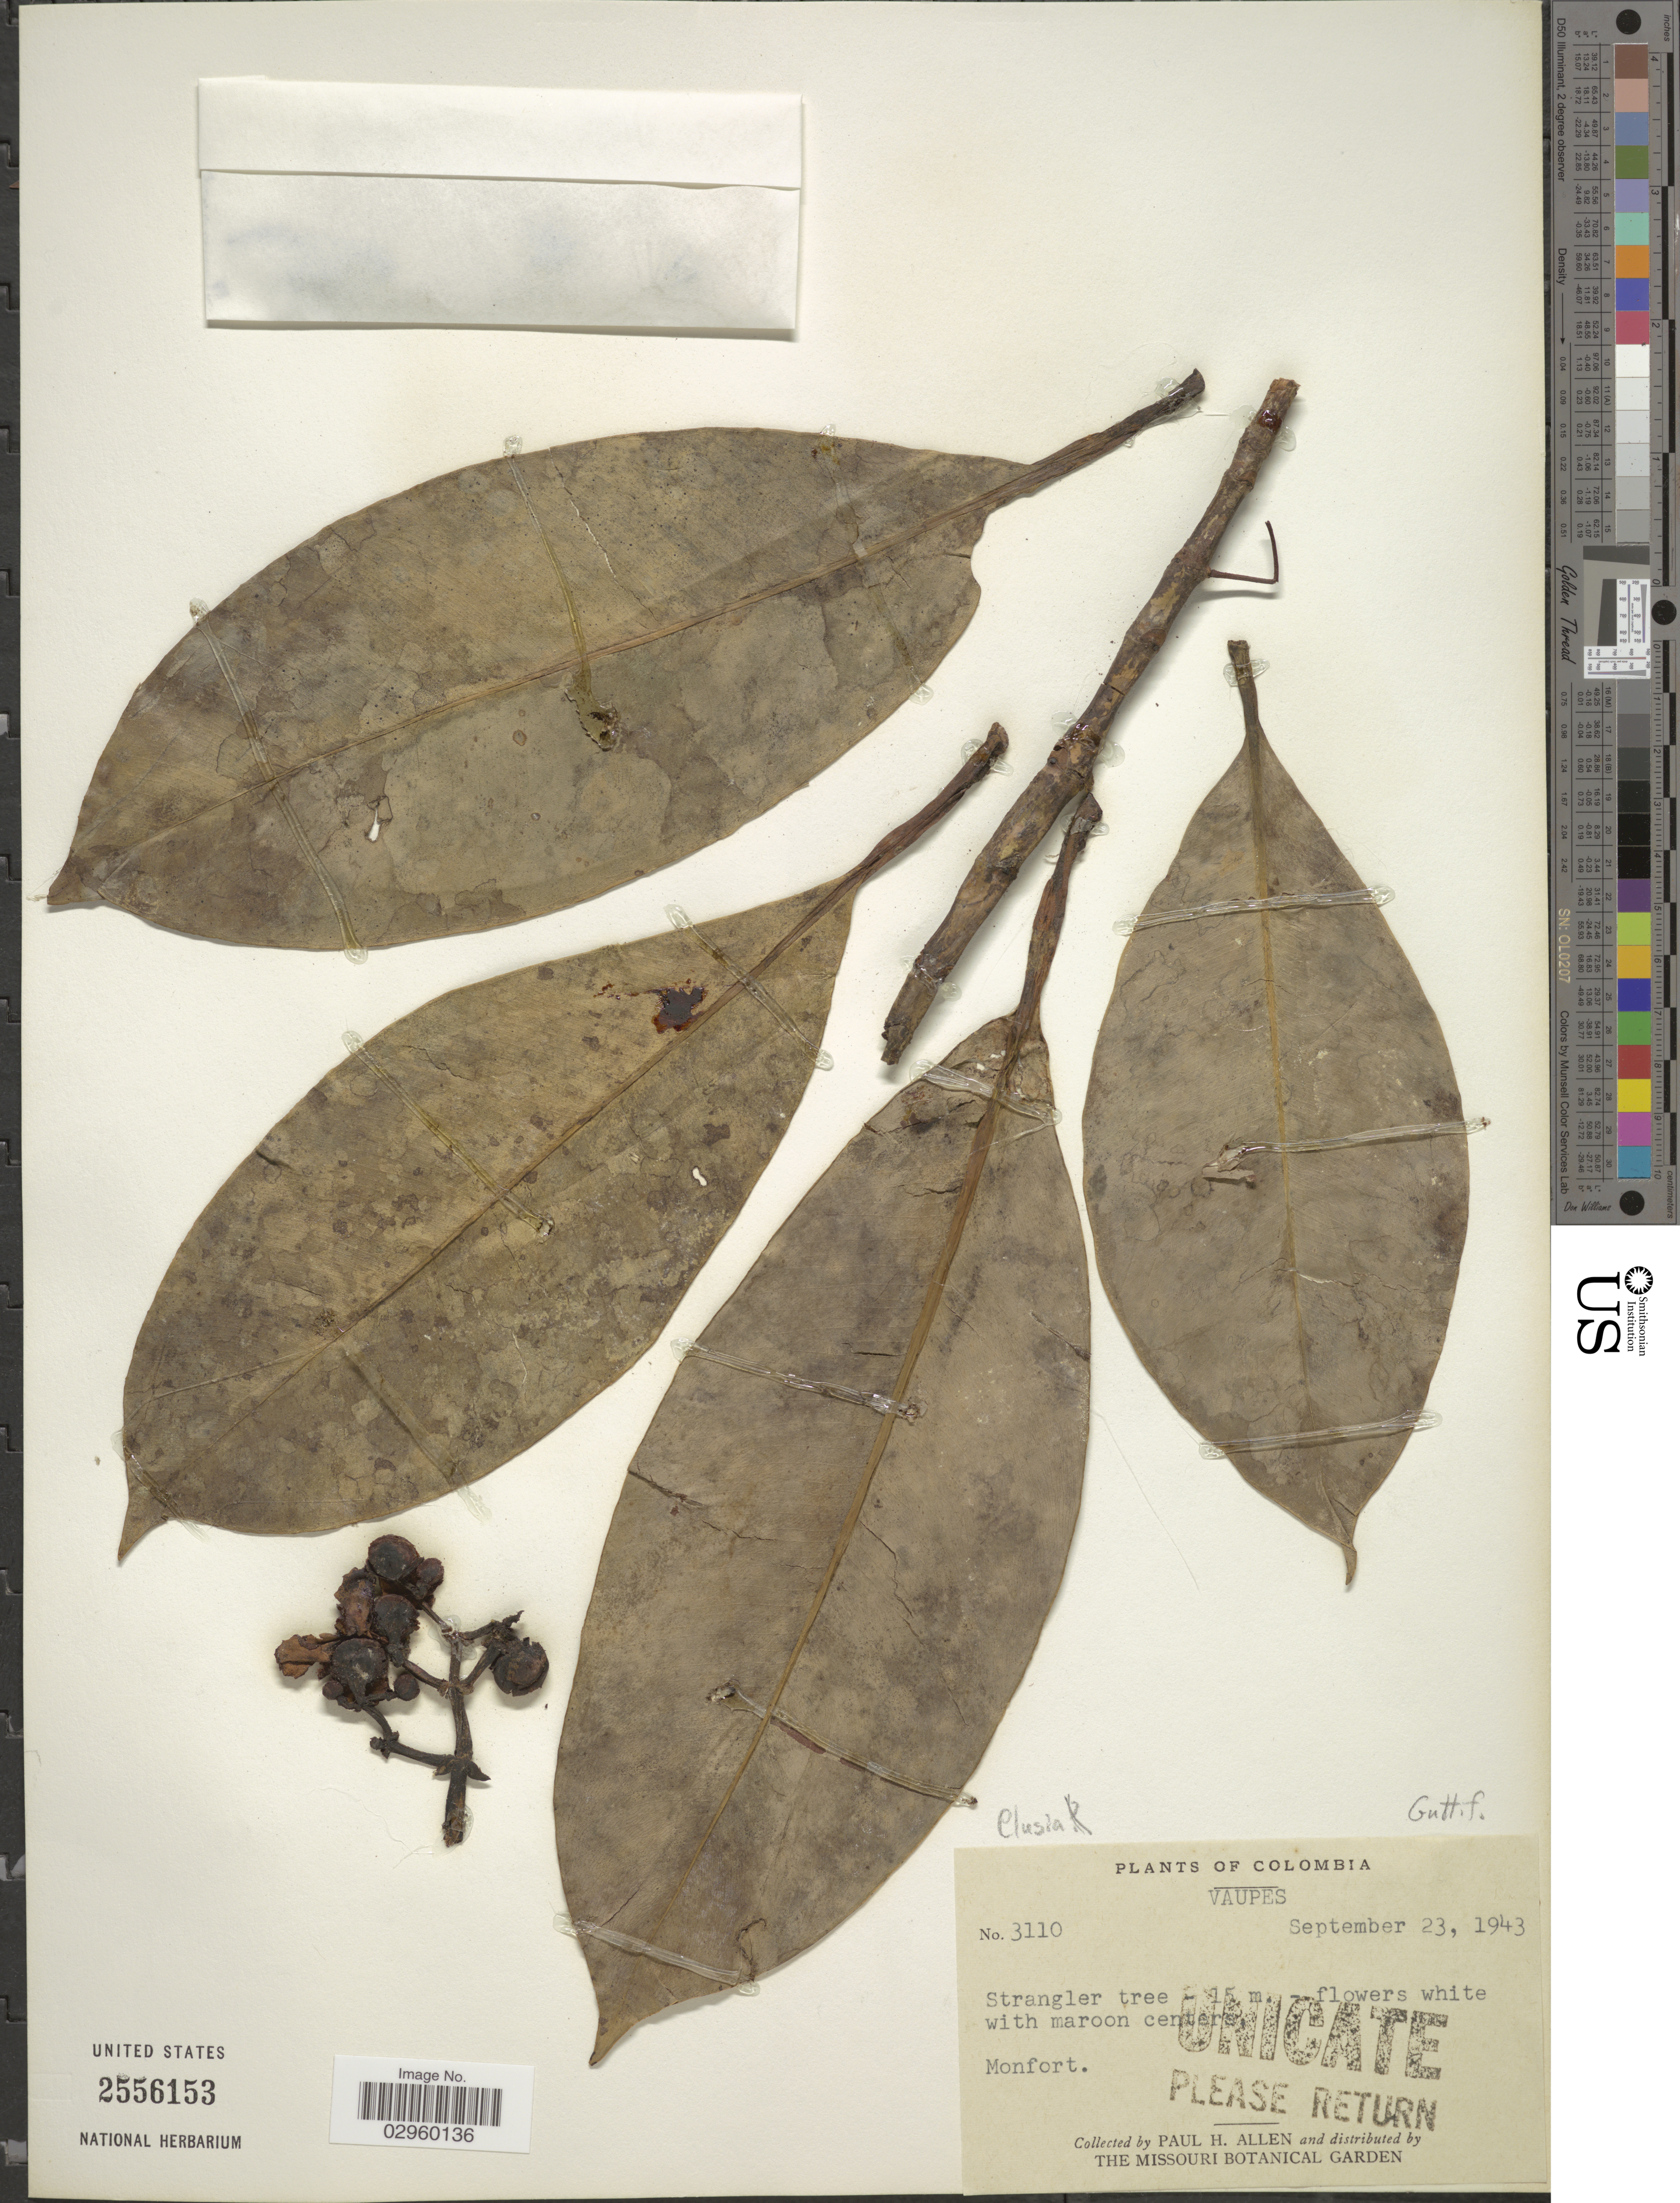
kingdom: Plantae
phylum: Tracheophyta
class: Magnoliopsida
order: Malpighiales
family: Clusiaceae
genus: Clusia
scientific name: Clusia sp.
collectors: P. H. Allen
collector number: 3110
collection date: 1943-09-23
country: Colombia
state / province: Vaupés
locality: Monfort.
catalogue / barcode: US 2556153